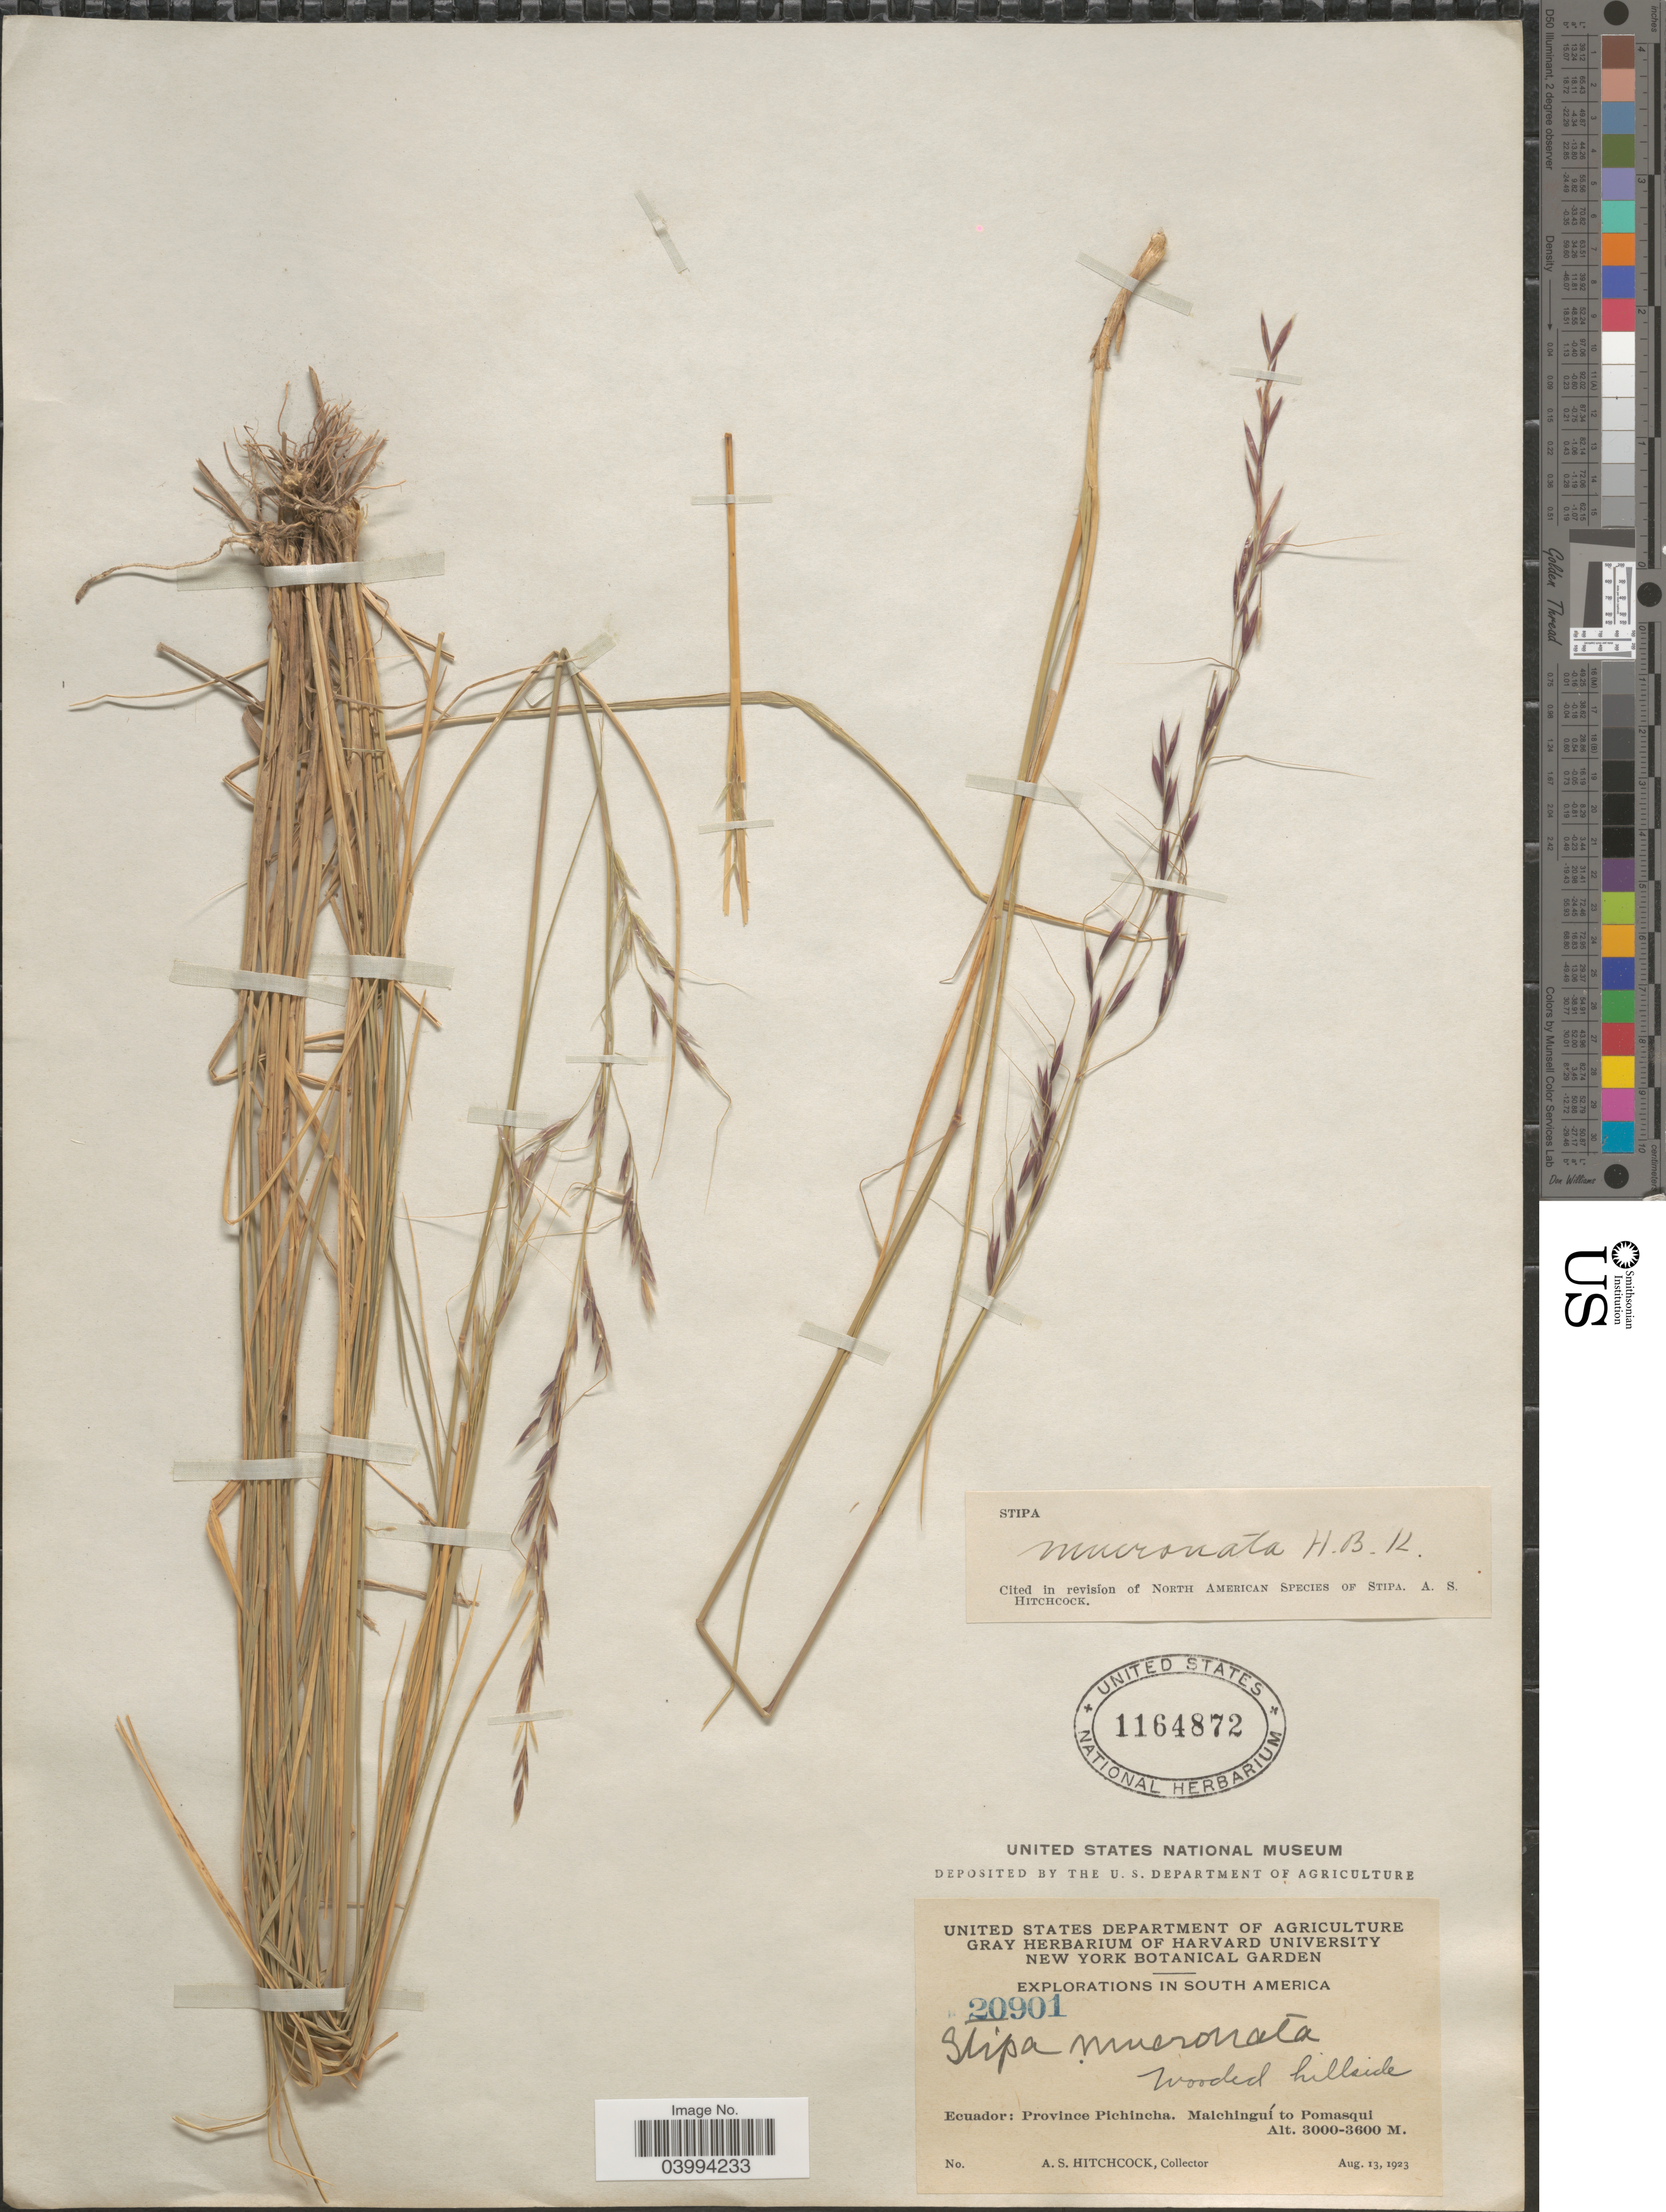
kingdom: Plantae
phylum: Tracheophyta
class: Liliopsida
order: Poales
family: Poaceae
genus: Nassella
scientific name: Nassella mucronata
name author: (Kunth) R.W. Pohl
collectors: A. S. Hitchcock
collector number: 20901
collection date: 1923-08-13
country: Ecuador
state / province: Pichincha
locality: Malchinguí to Pomasqui.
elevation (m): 3000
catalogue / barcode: US 1164872